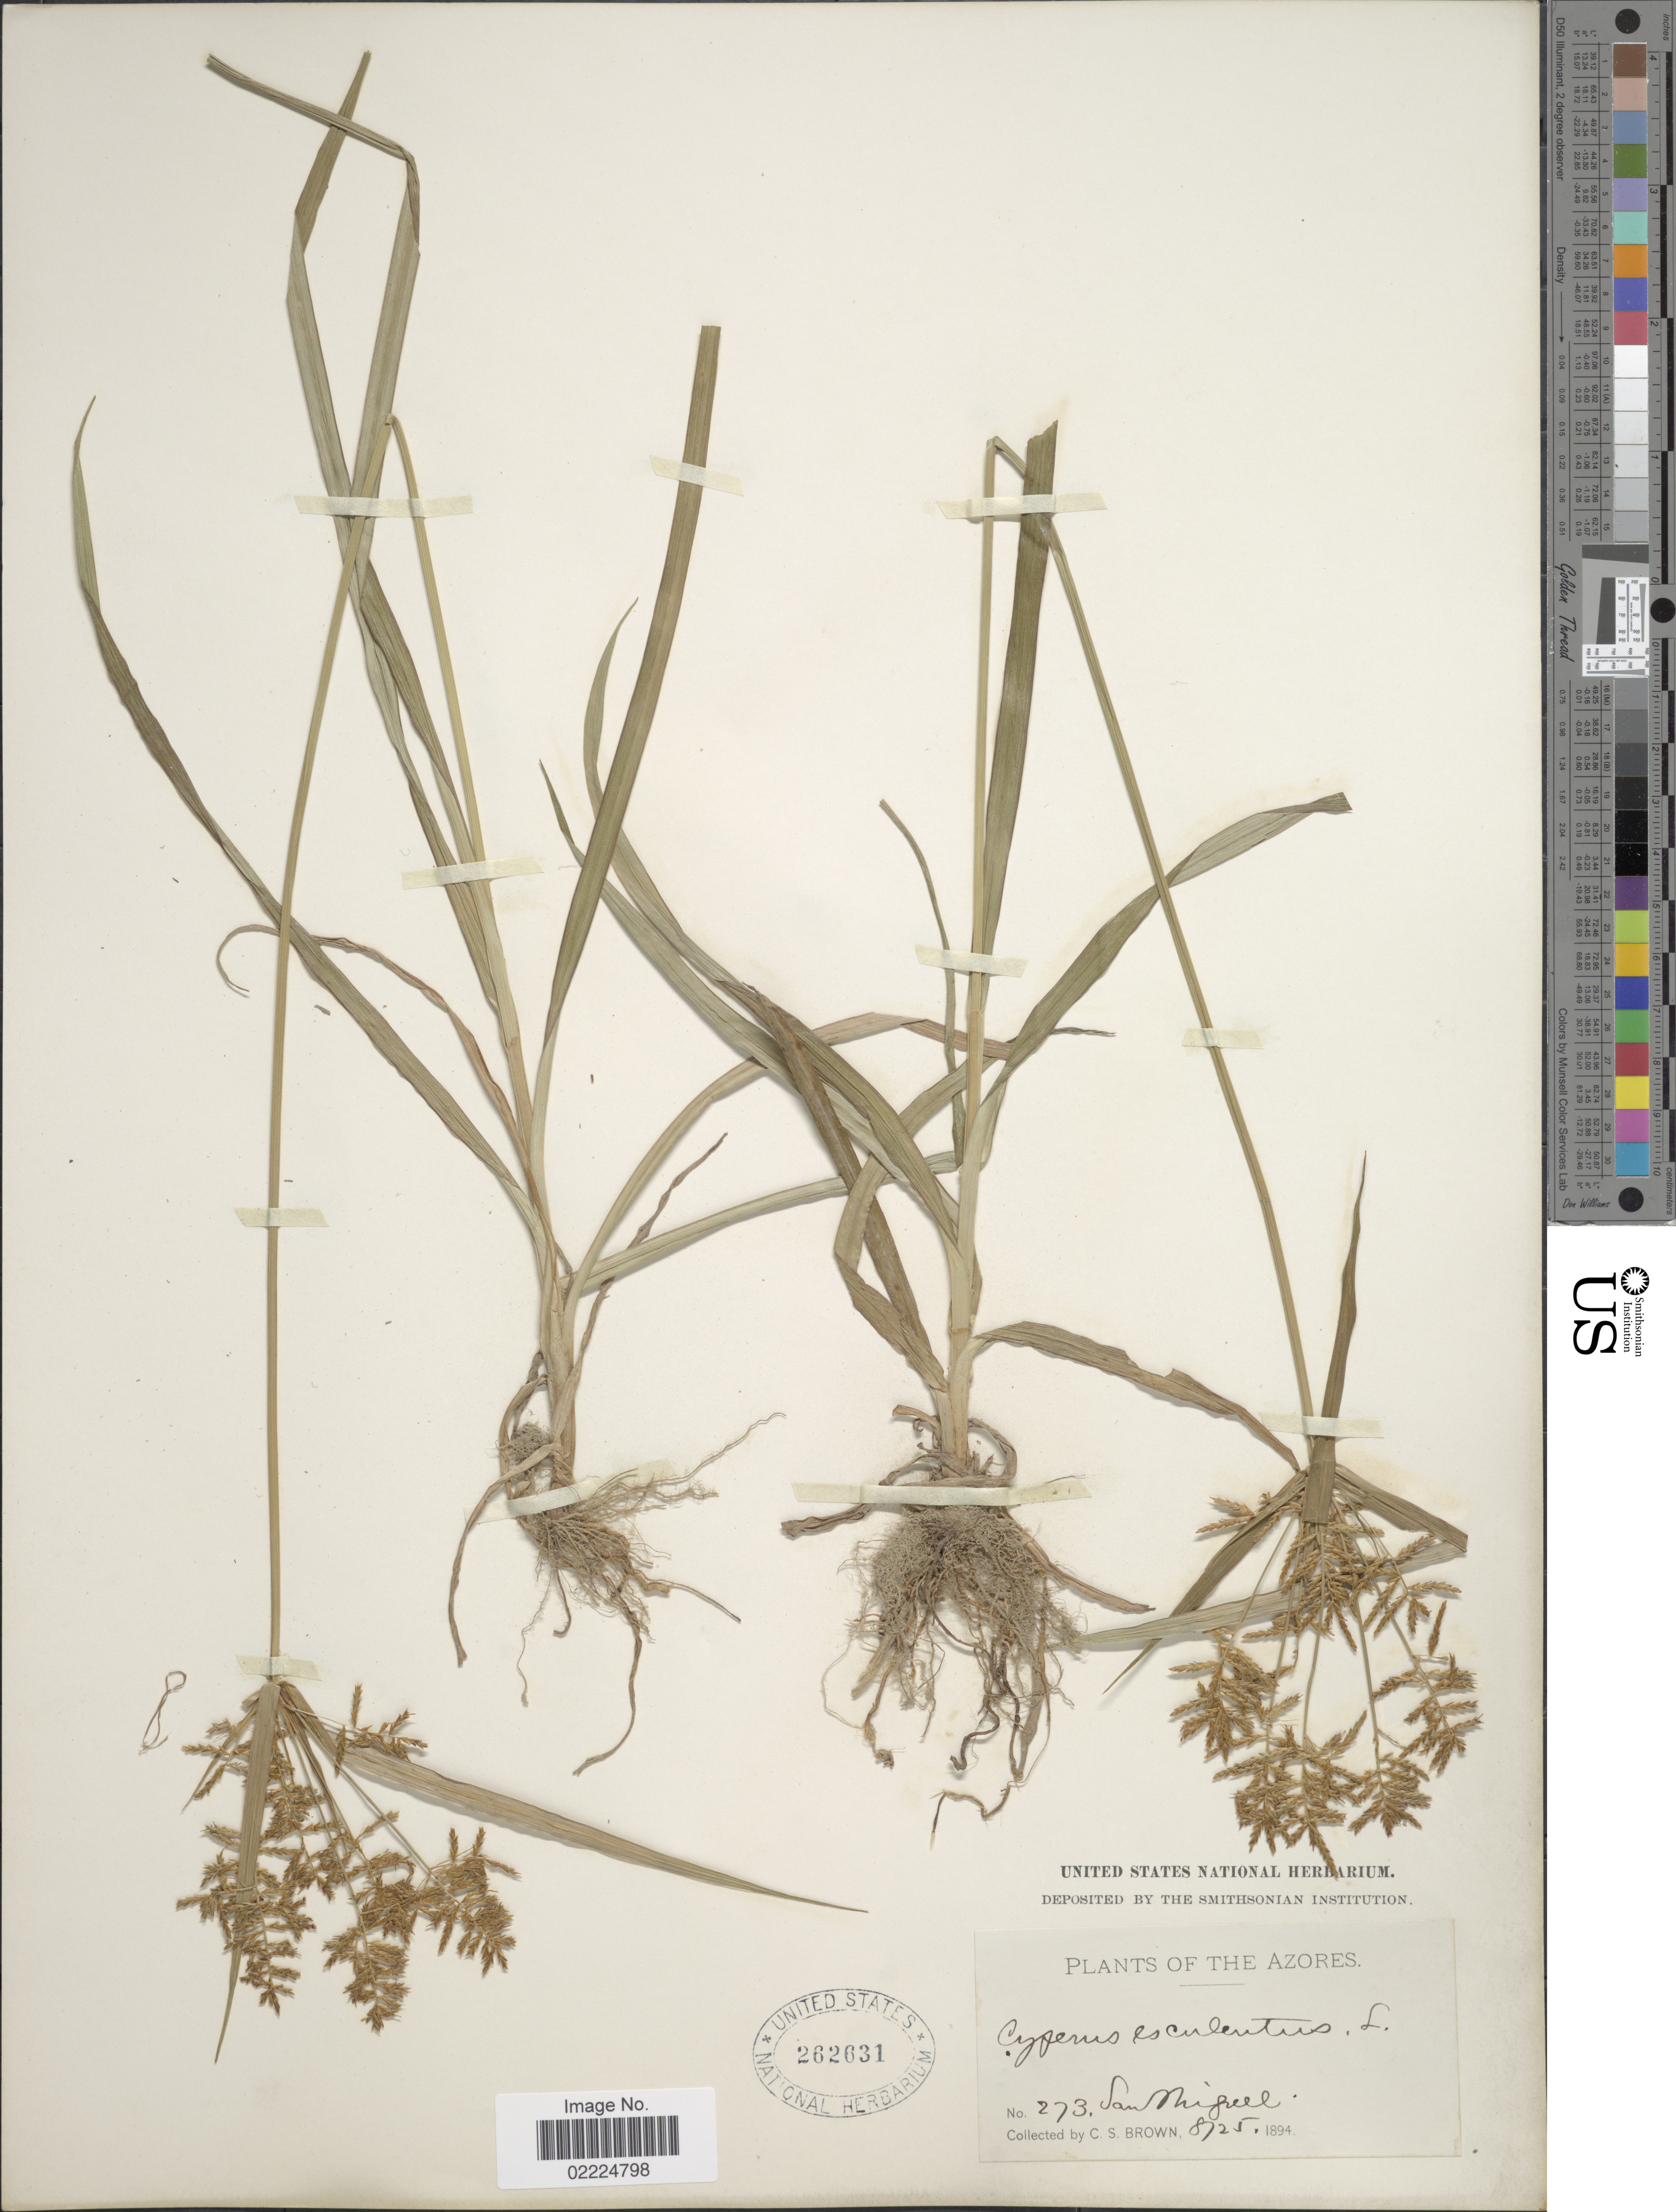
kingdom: Plantae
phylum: Tracheophyta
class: Liliopsida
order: Poales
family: Cyperaceae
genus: Cyperus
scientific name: Cyperus esculentus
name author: L.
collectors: C. S. Brown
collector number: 273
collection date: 1894-08-25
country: Portugal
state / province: Azores (Aut. Reg.)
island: São Miguel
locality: San Miguel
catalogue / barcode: US 262631